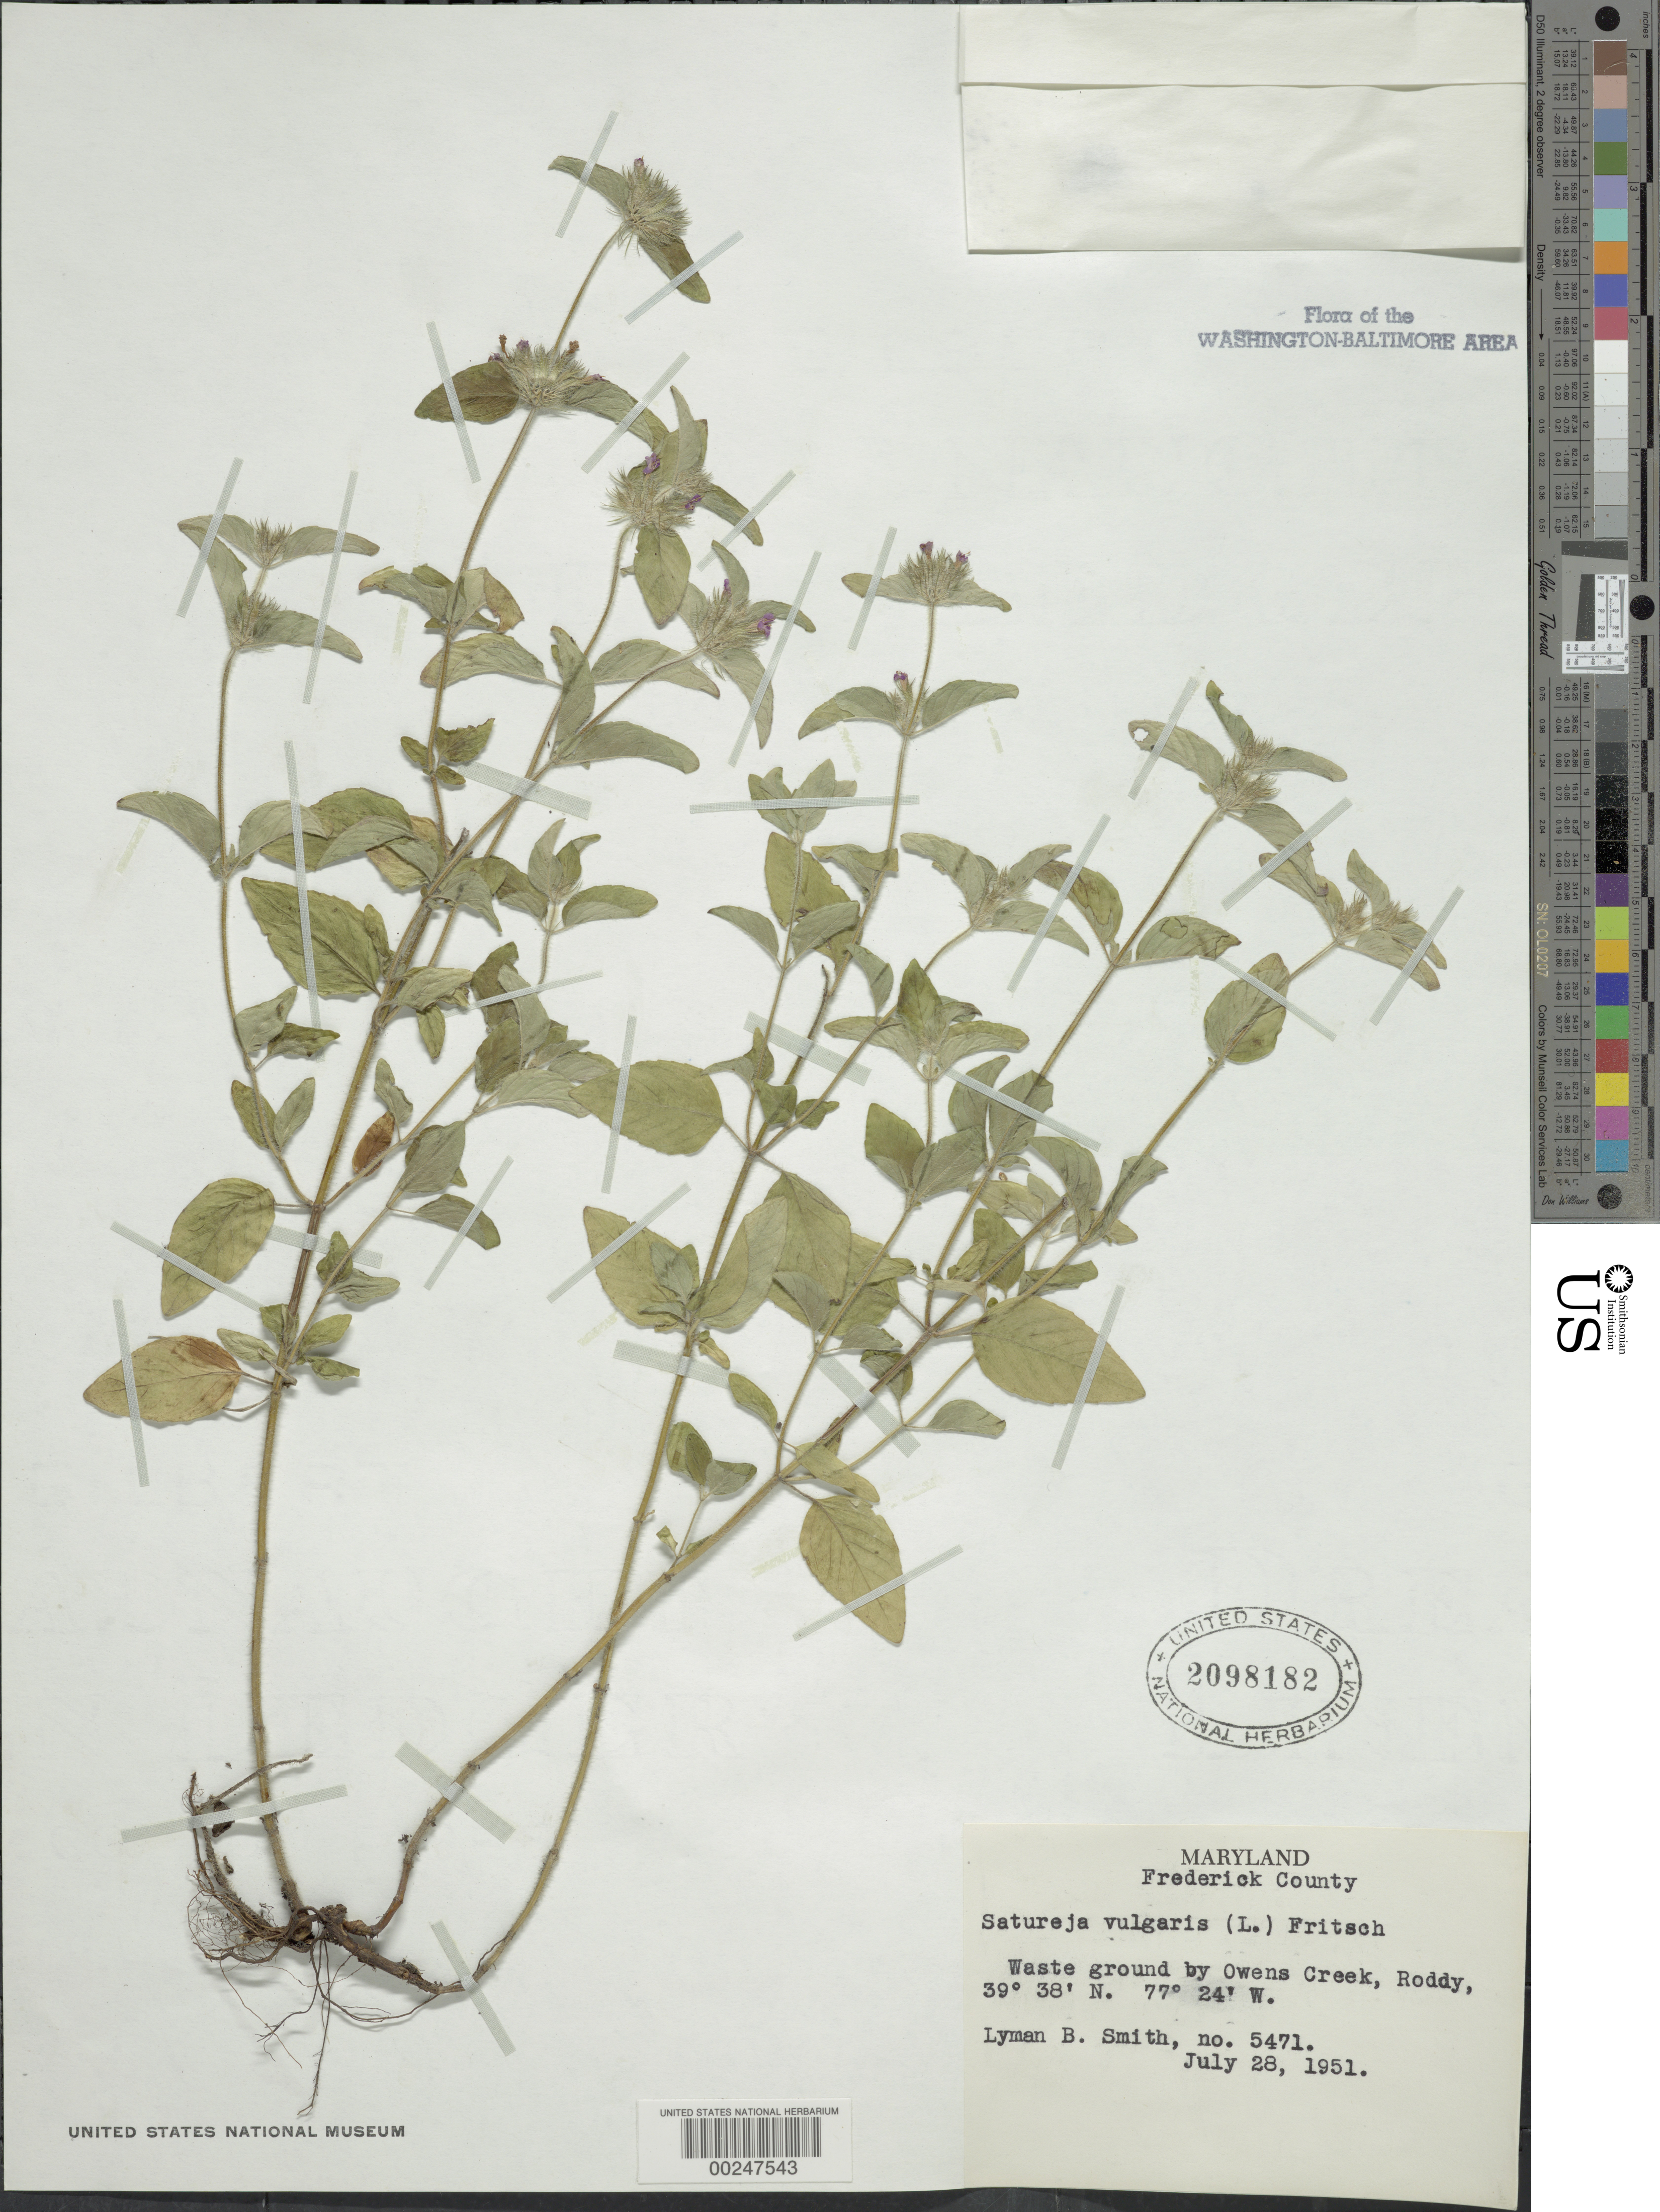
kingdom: Plantae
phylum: Tracheophyta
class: Magnoliopsida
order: Lamiales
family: Lamiaceae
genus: Clinopodium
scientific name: Clinopodium vulgare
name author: L.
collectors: L. Smith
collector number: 5471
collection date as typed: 28 Jul 1951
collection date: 1951-07-28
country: United States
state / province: Maryland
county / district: Frederick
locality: Owens Creek, Roddy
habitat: Waste ground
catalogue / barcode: US 2098182